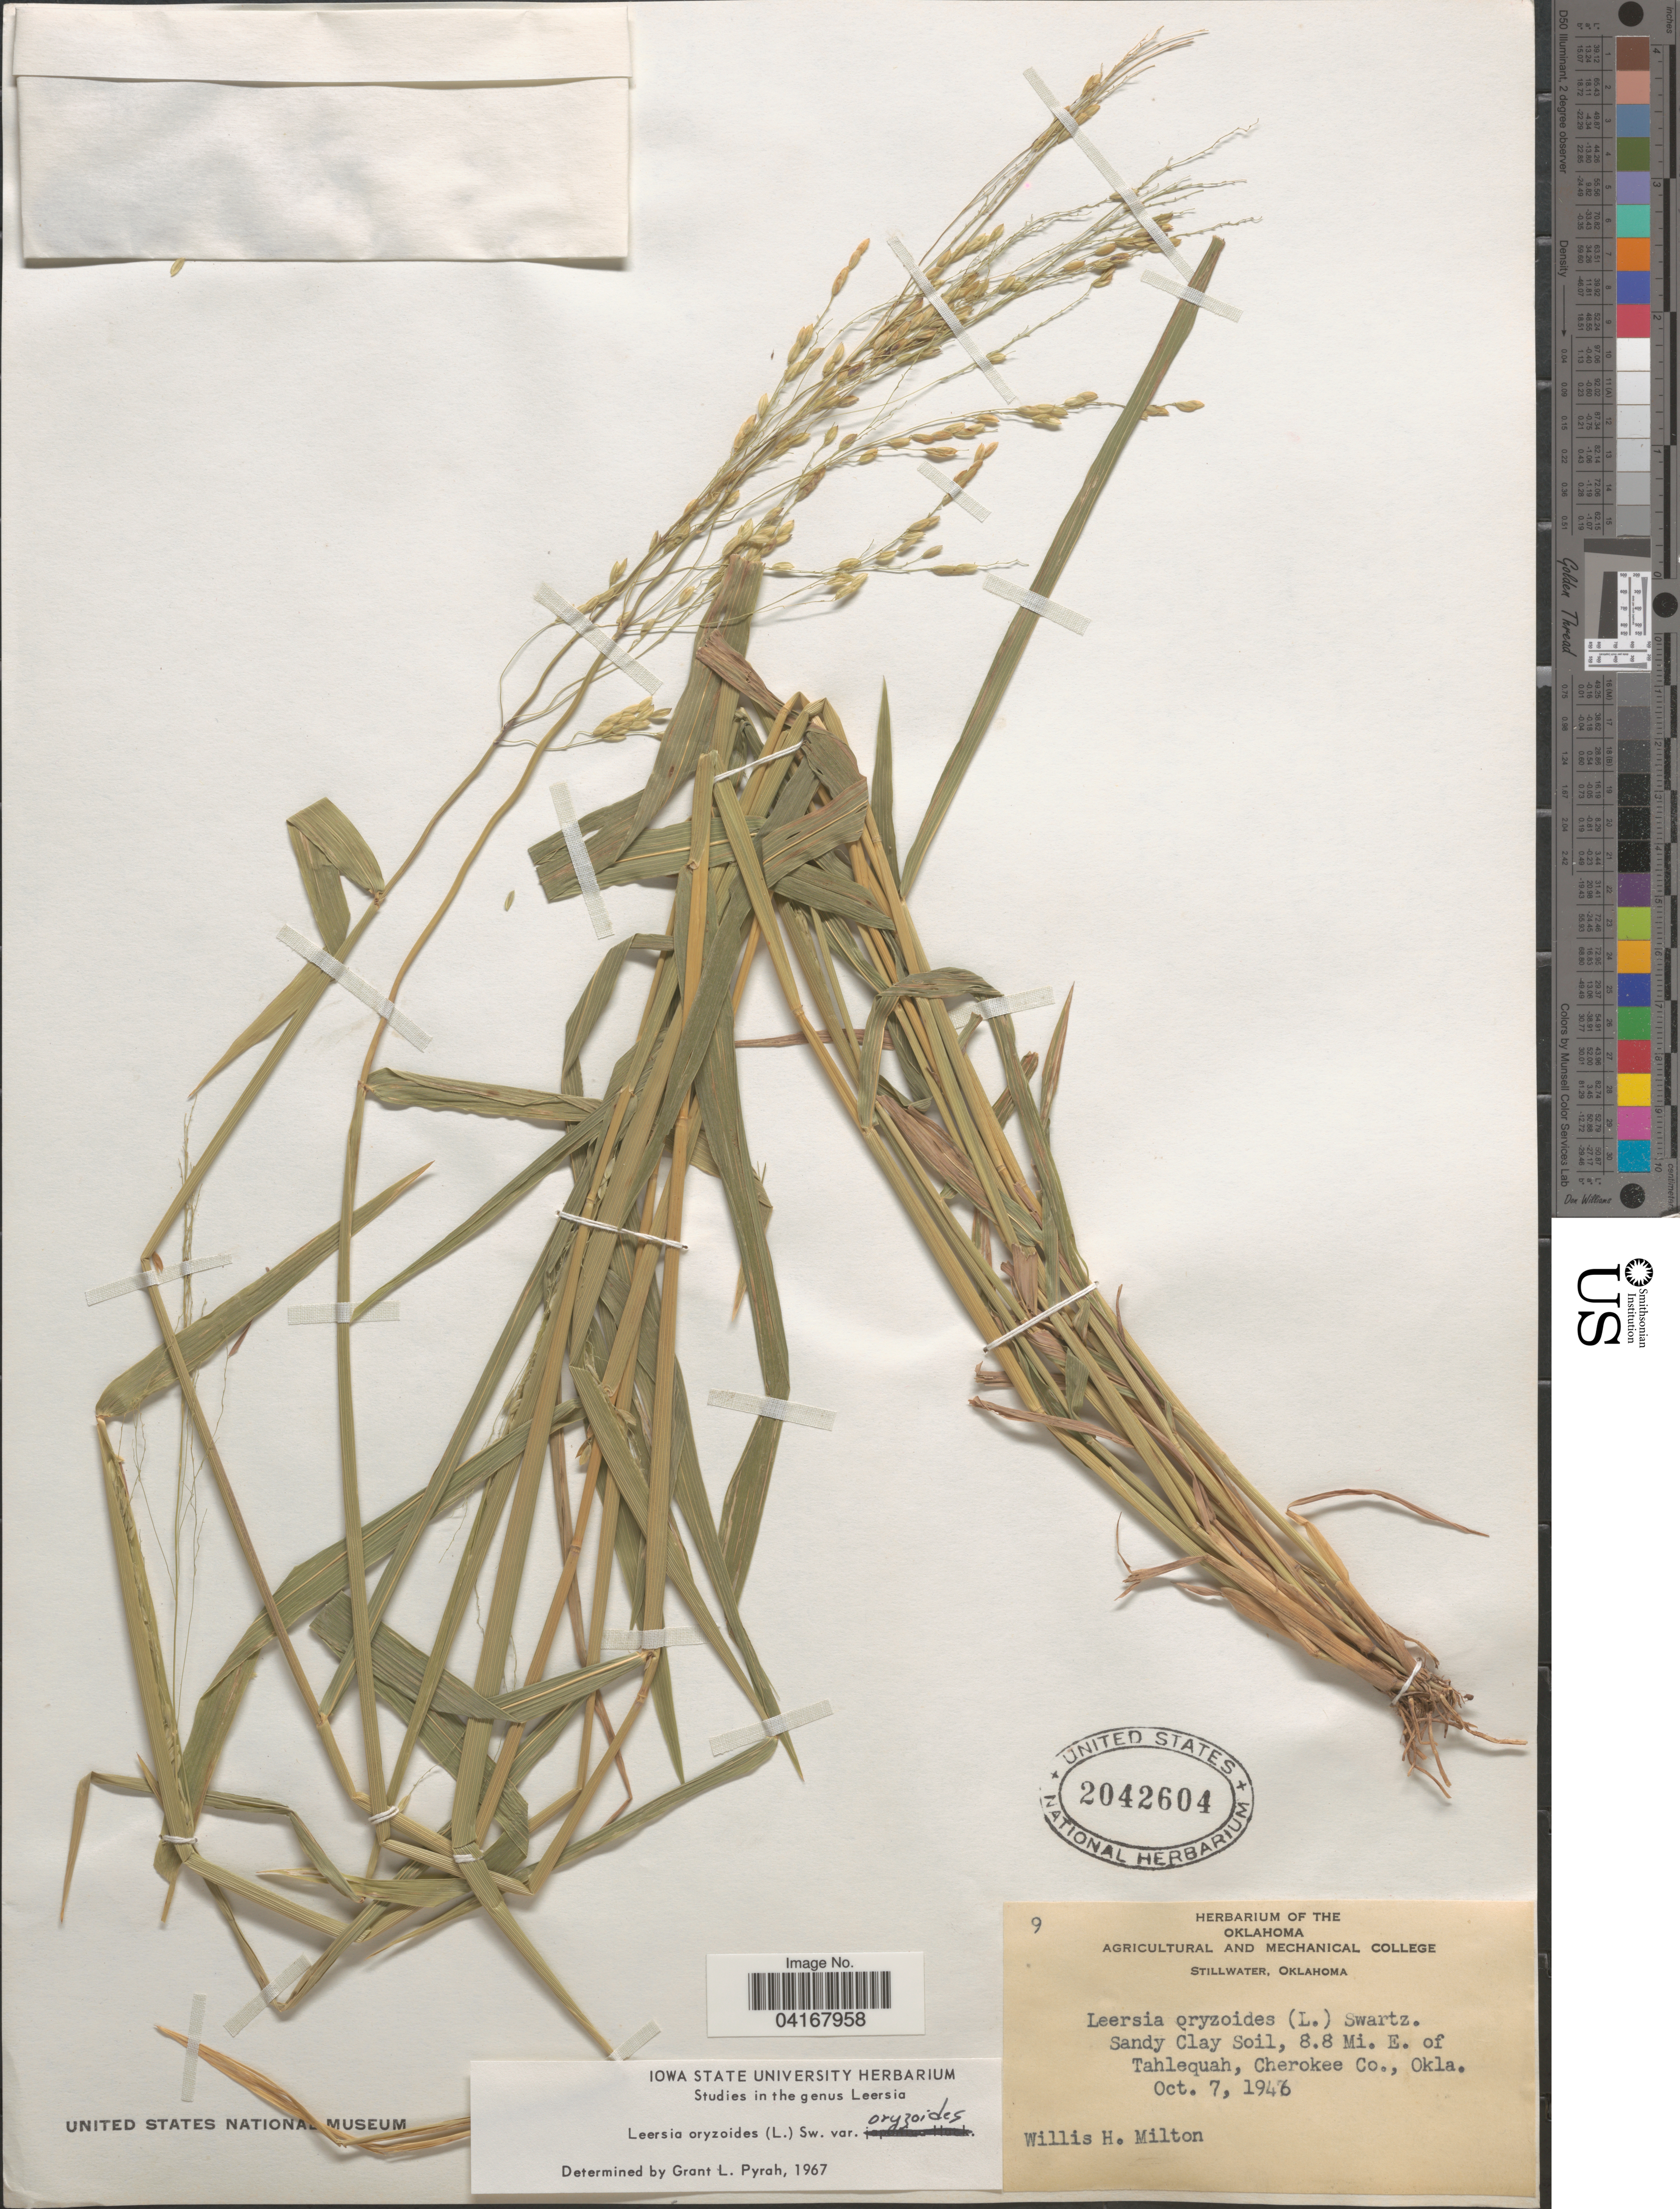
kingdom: Plantae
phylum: Tracheophyta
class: Liliopsida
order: Poales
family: Poaceae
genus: Leersia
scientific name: Leersia oryzoides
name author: (L.) Sw.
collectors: W. Milton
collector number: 9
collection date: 1946-10-07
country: United States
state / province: Oklahoma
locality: Sandy Clay Soil, 8.8 Mi. E. of Tahlequah, Cherokee Co.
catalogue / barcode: US 2042604